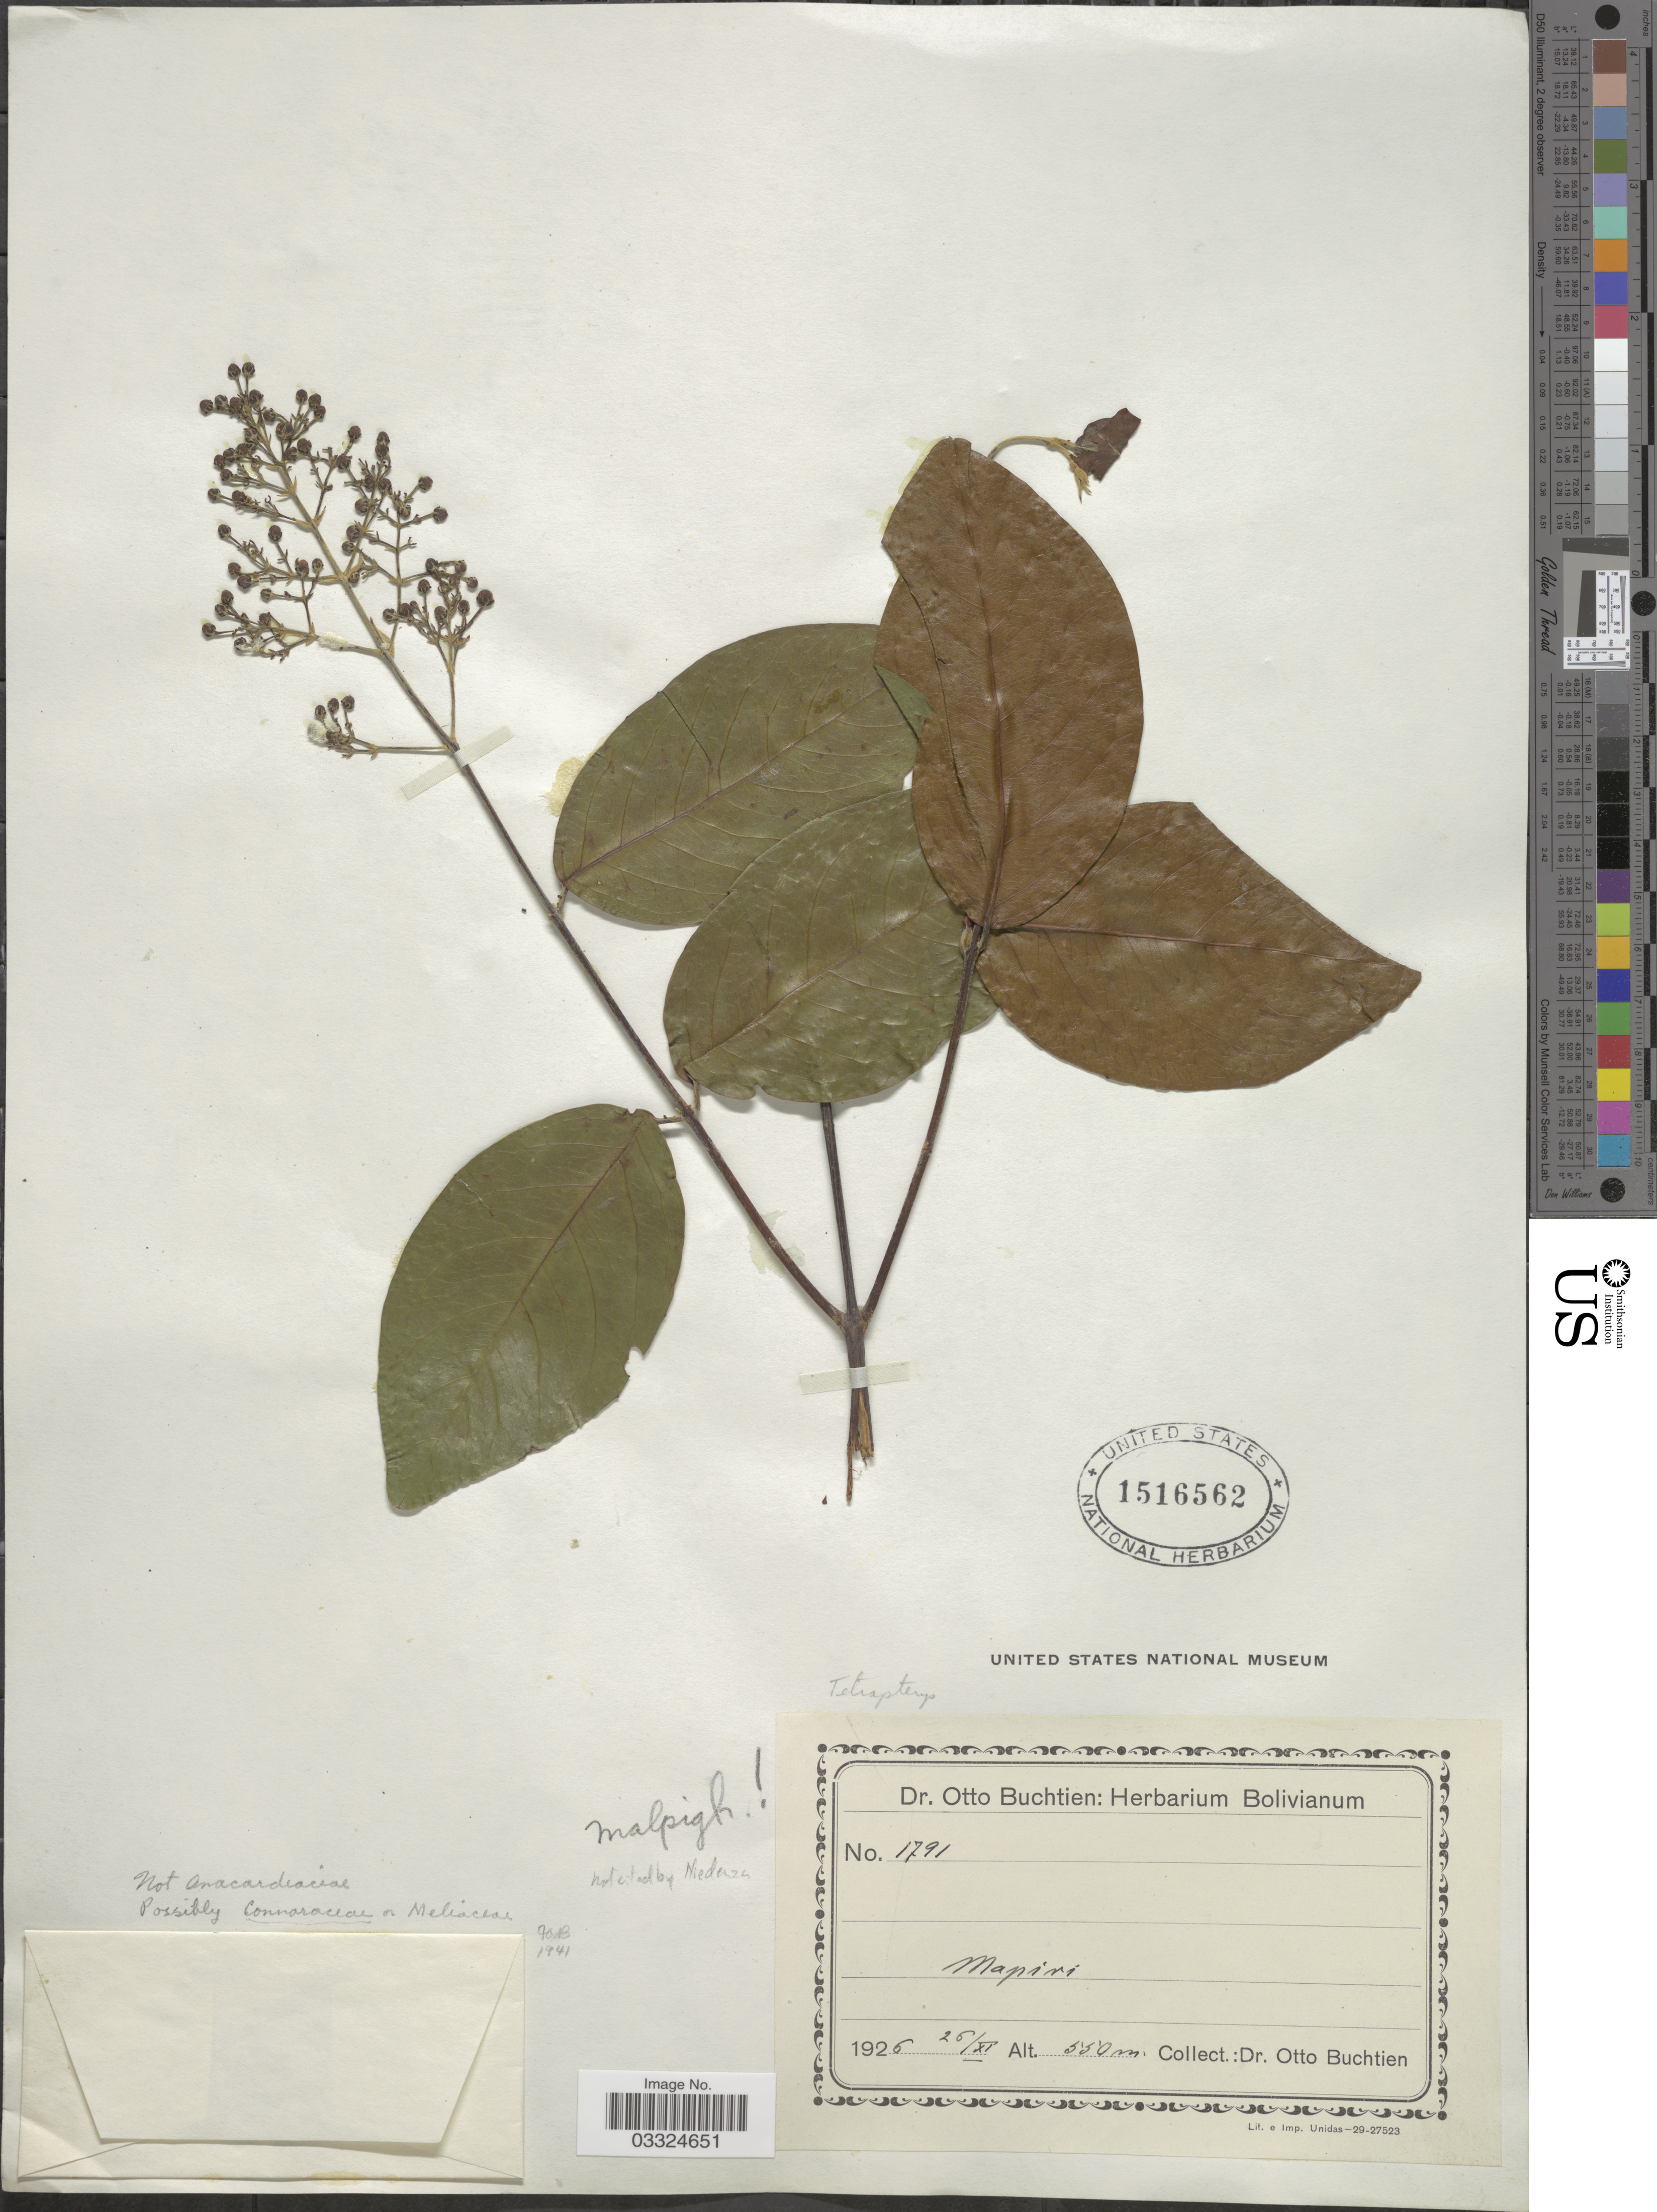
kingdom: Plantae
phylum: Tracheophyta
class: Magnoliopsida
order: Malpighiales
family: Malpighiaceae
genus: Tetrapterys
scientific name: Tetrapterys sp.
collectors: O. Buchtien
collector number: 1791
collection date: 1926-11-26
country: Bolivia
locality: Mapiri.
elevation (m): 550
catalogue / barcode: US 1516562